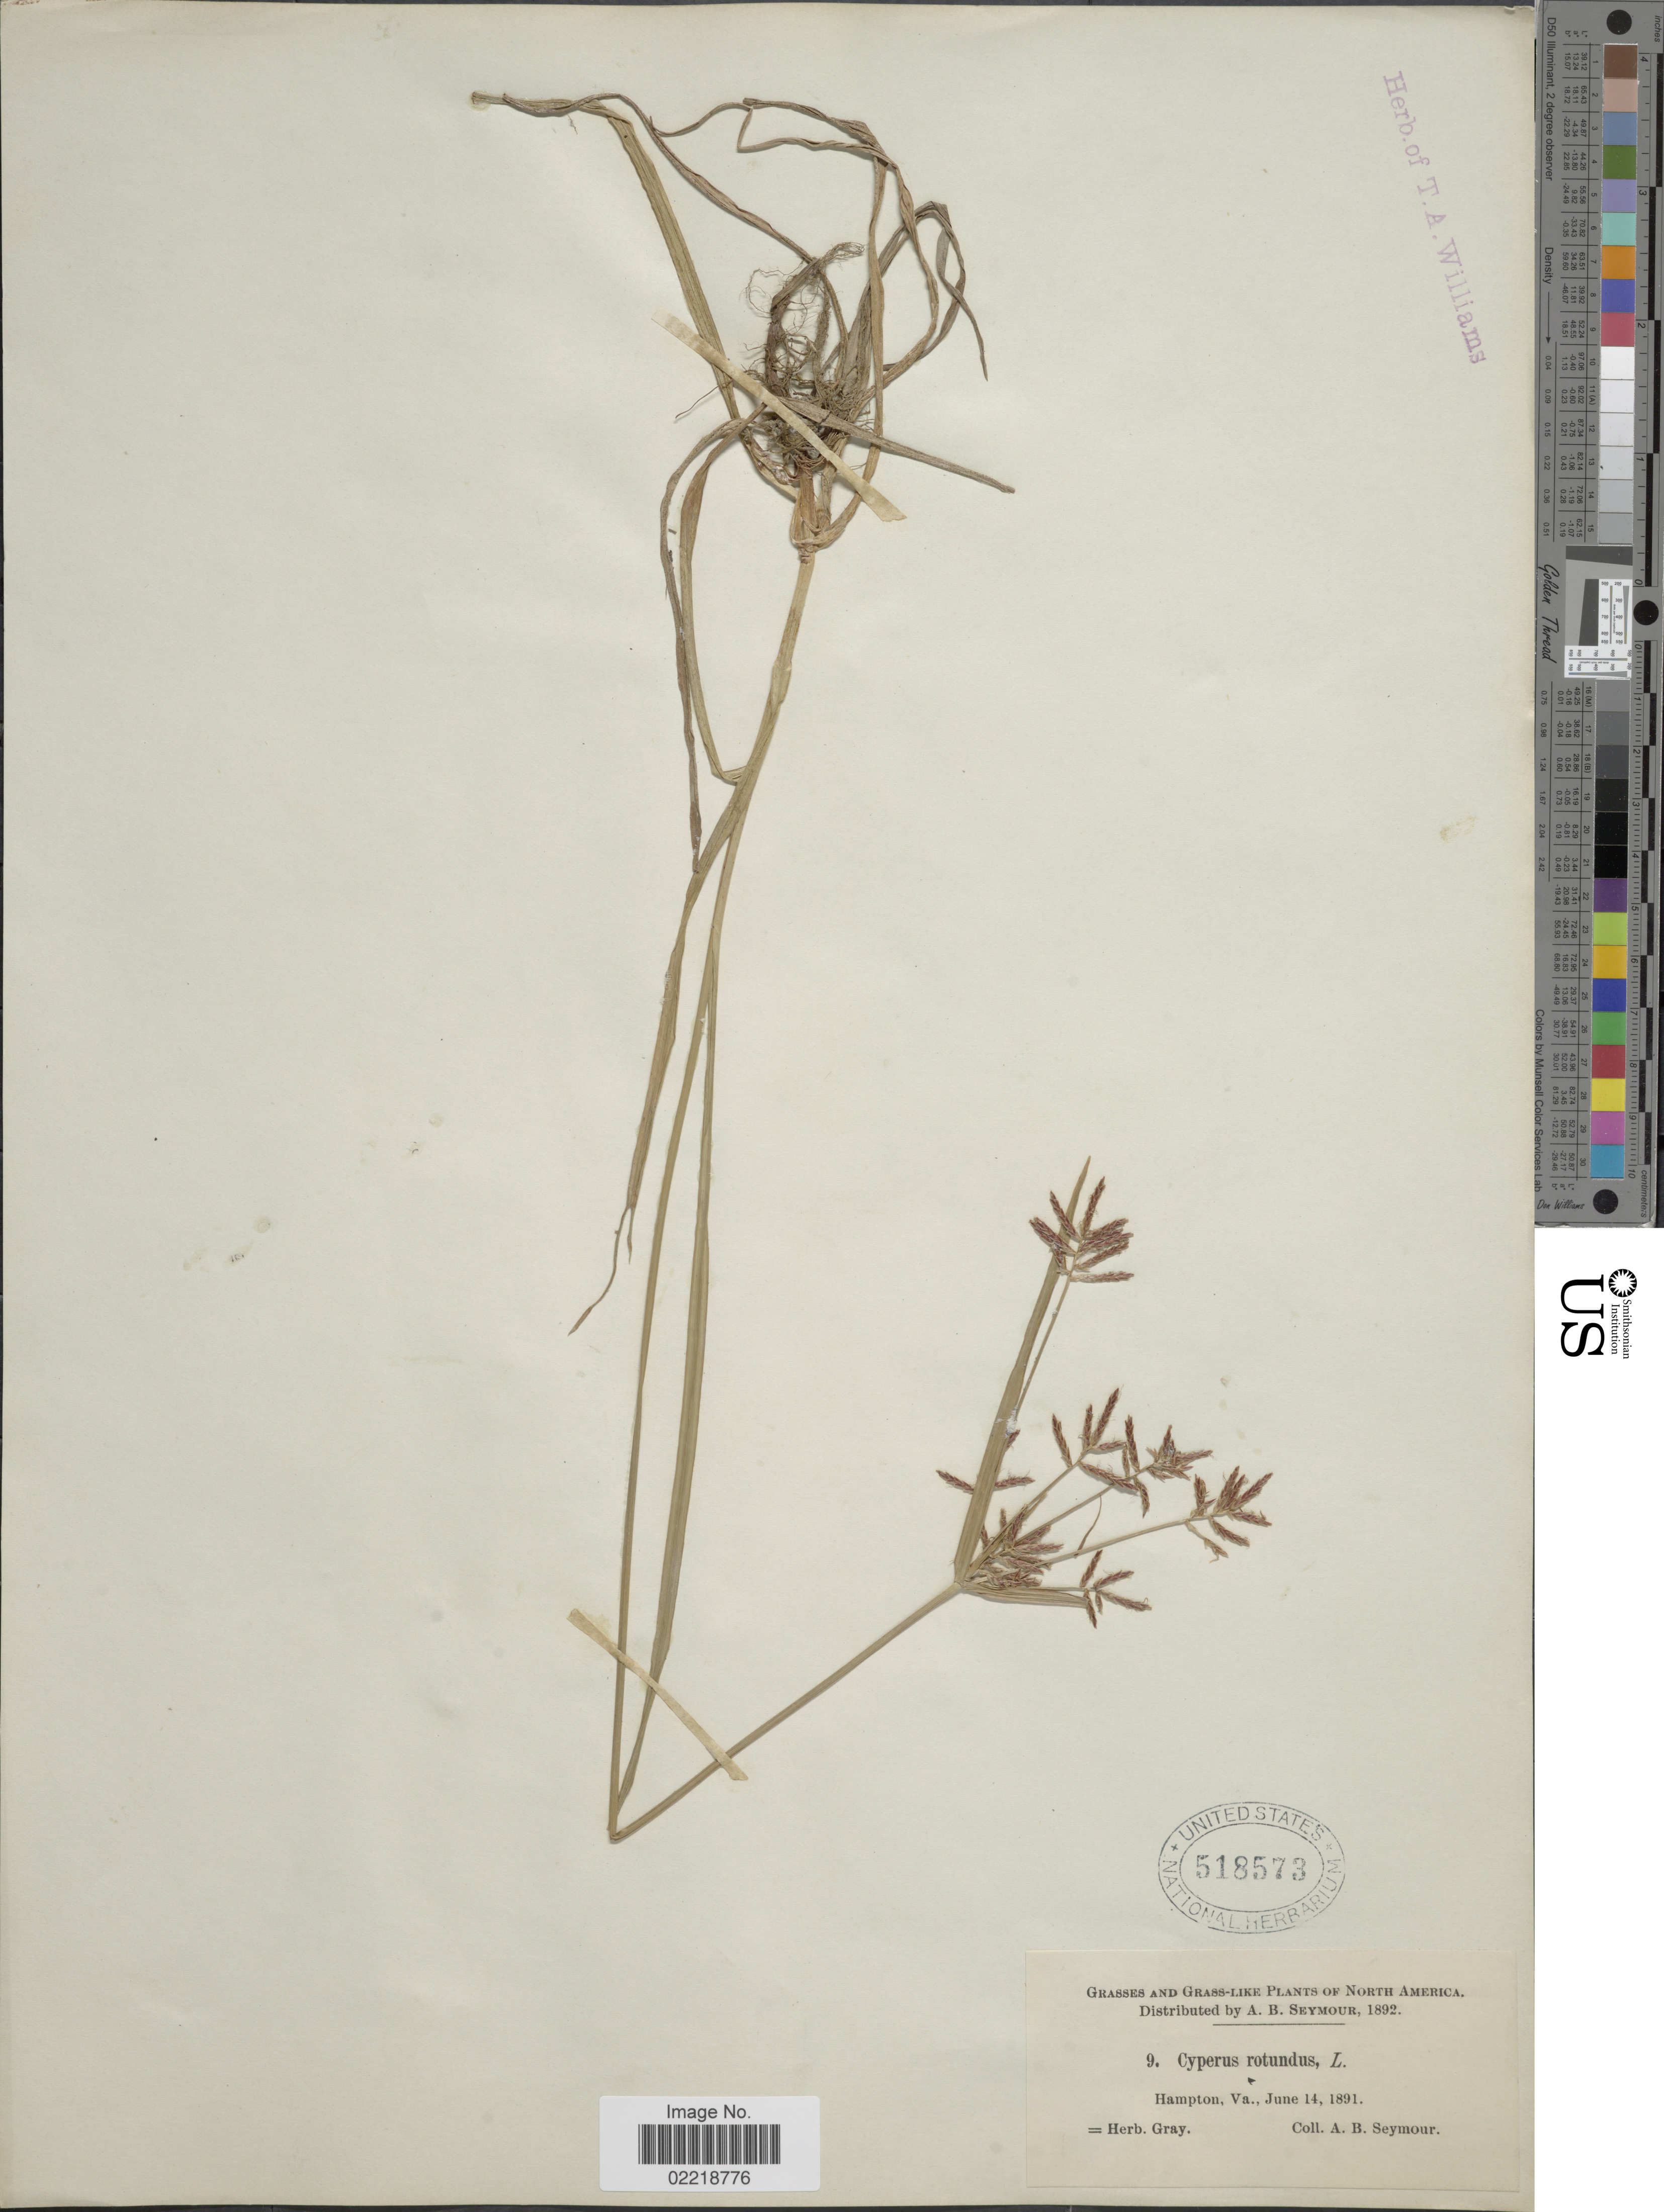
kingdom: Plantae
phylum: Tracheophyta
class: Liliopsida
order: Poales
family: Cyperaceae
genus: Cyperus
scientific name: Cyperus rotundus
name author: L.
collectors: A. Seymour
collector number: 9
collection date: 1891-06-14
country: United States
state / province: Virginia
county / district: City of Hampton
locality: Hampton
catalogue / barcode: US 518573